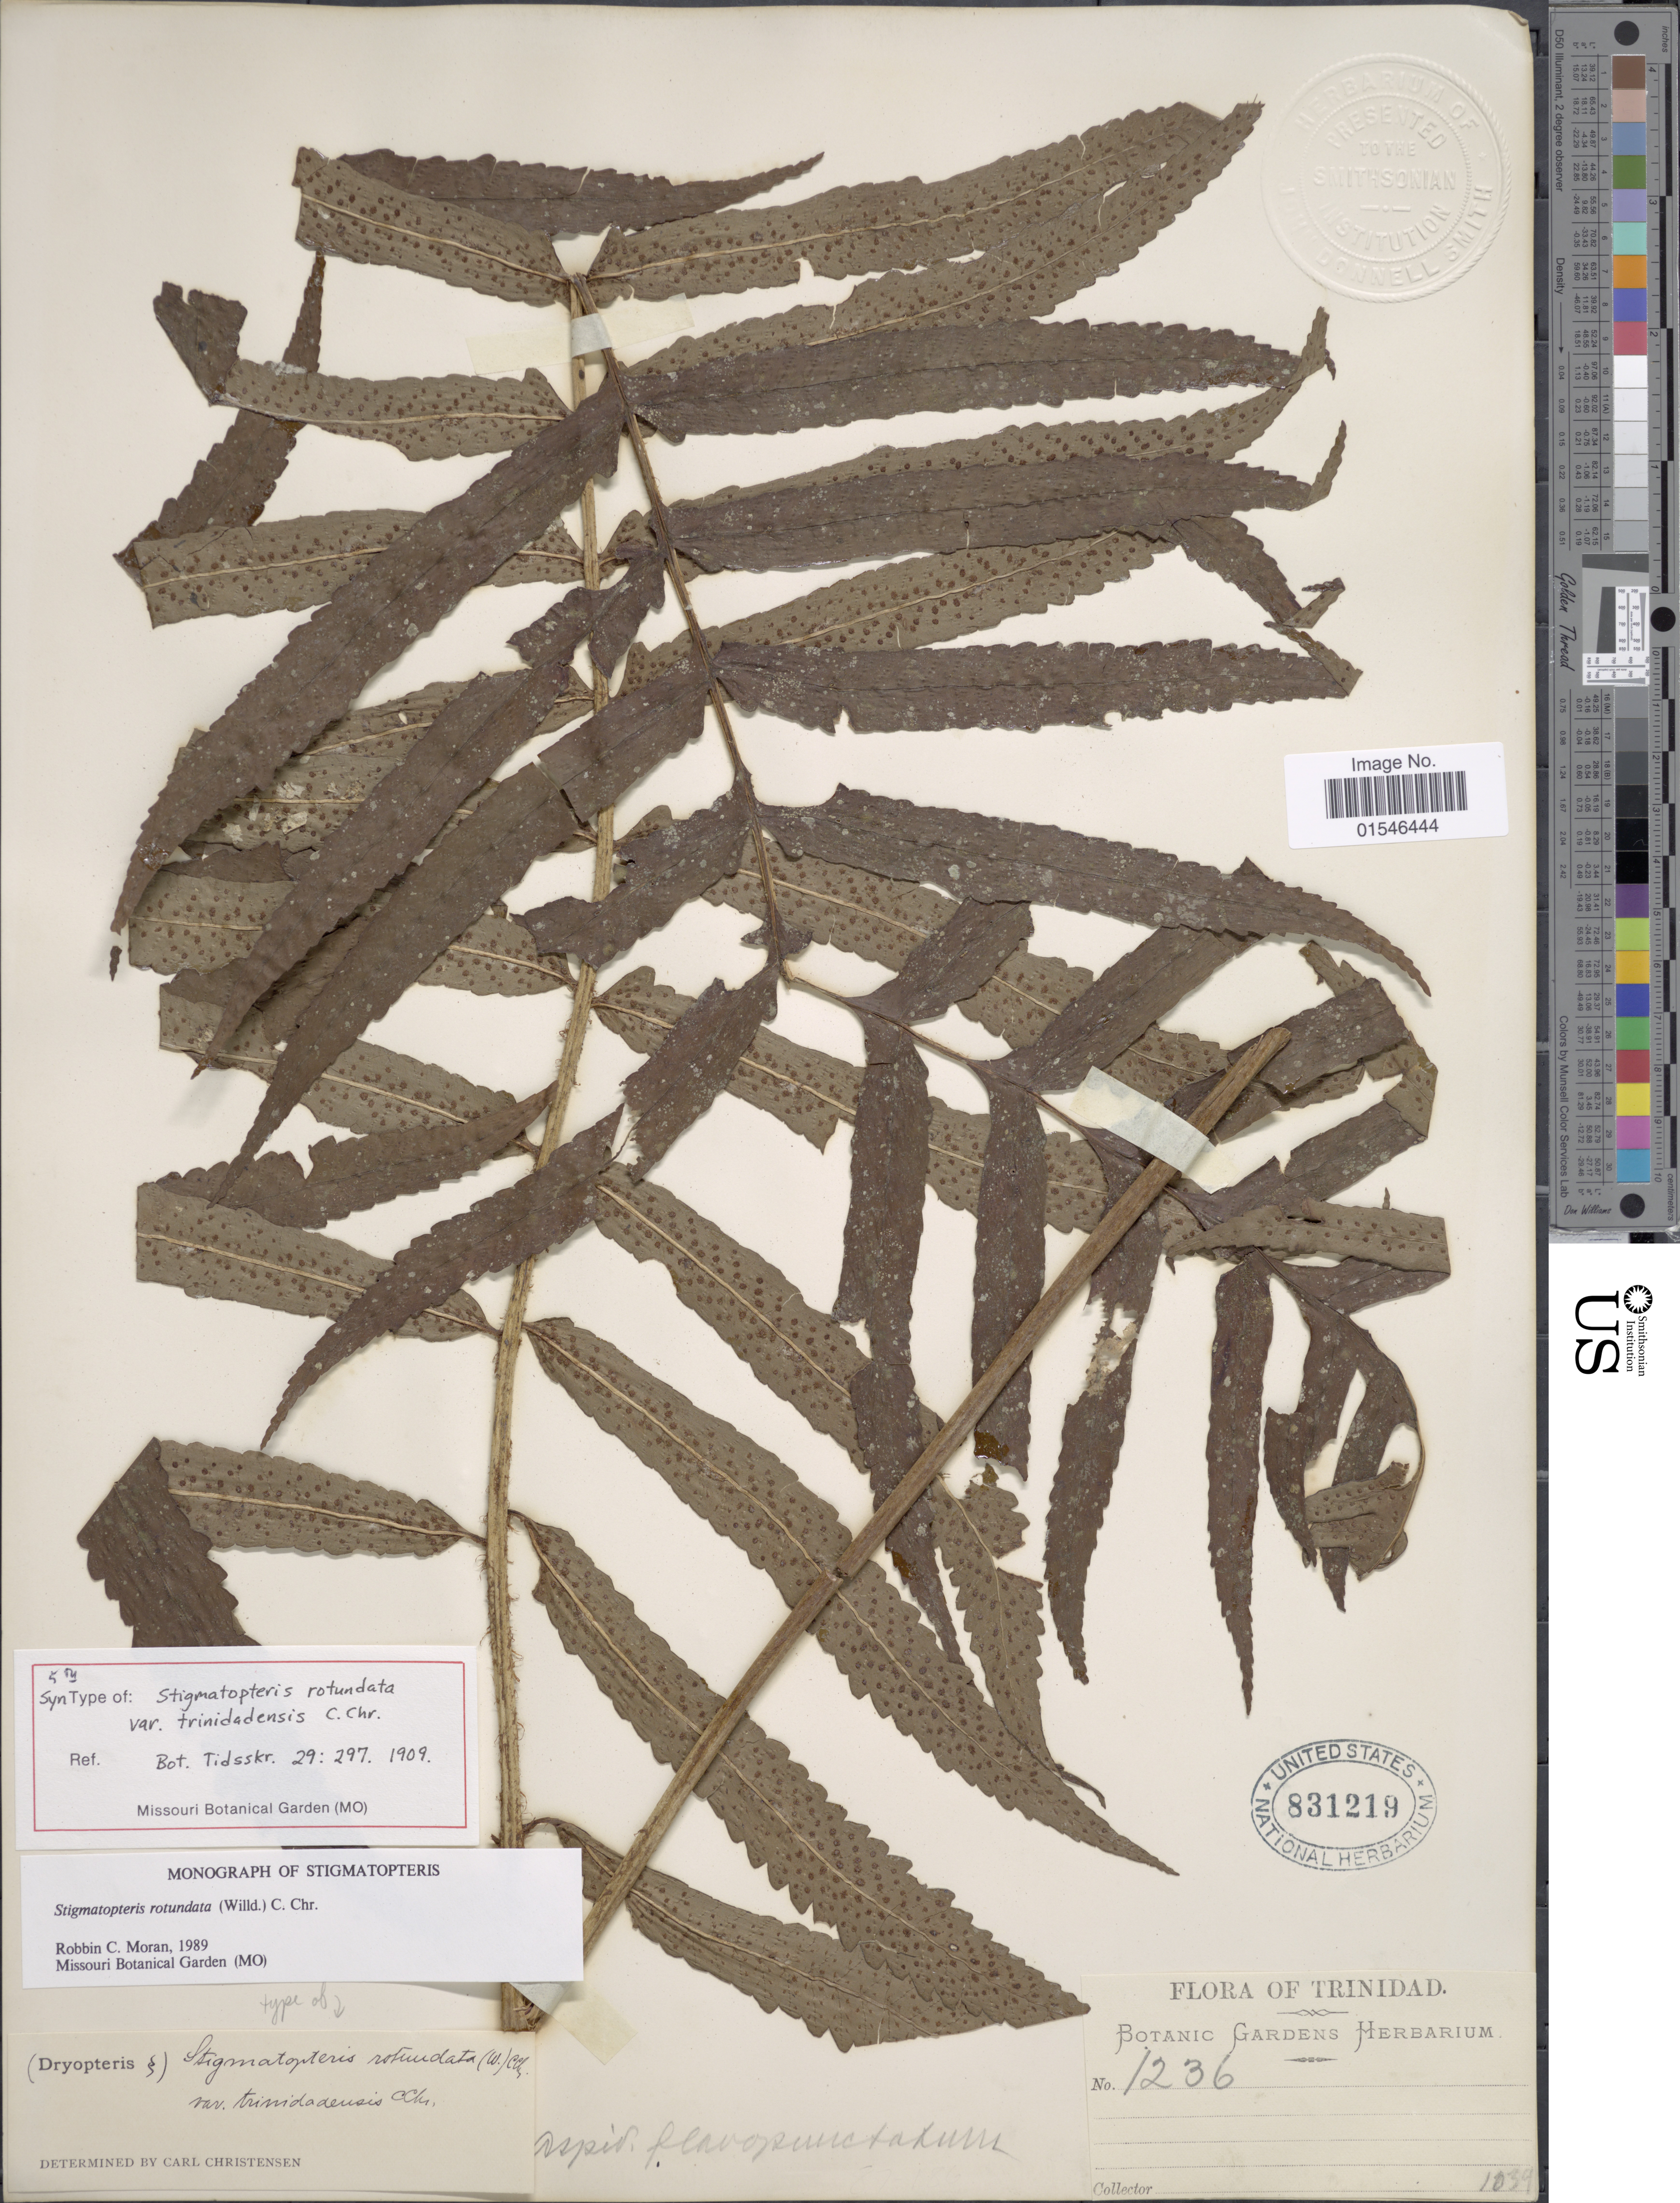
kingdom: Plantae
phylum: Tracheophyta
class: Polypodiopsida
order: Polypodiales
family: Dryopteridaceae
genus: Stigmatopteris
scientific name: Stigmatopteris rotundata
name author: (Willd.) C. Chr.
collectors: Botanic Gardens Herbarium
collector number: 1236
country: Trinidad and Tobago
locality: Trinidad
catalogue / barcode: US 831219